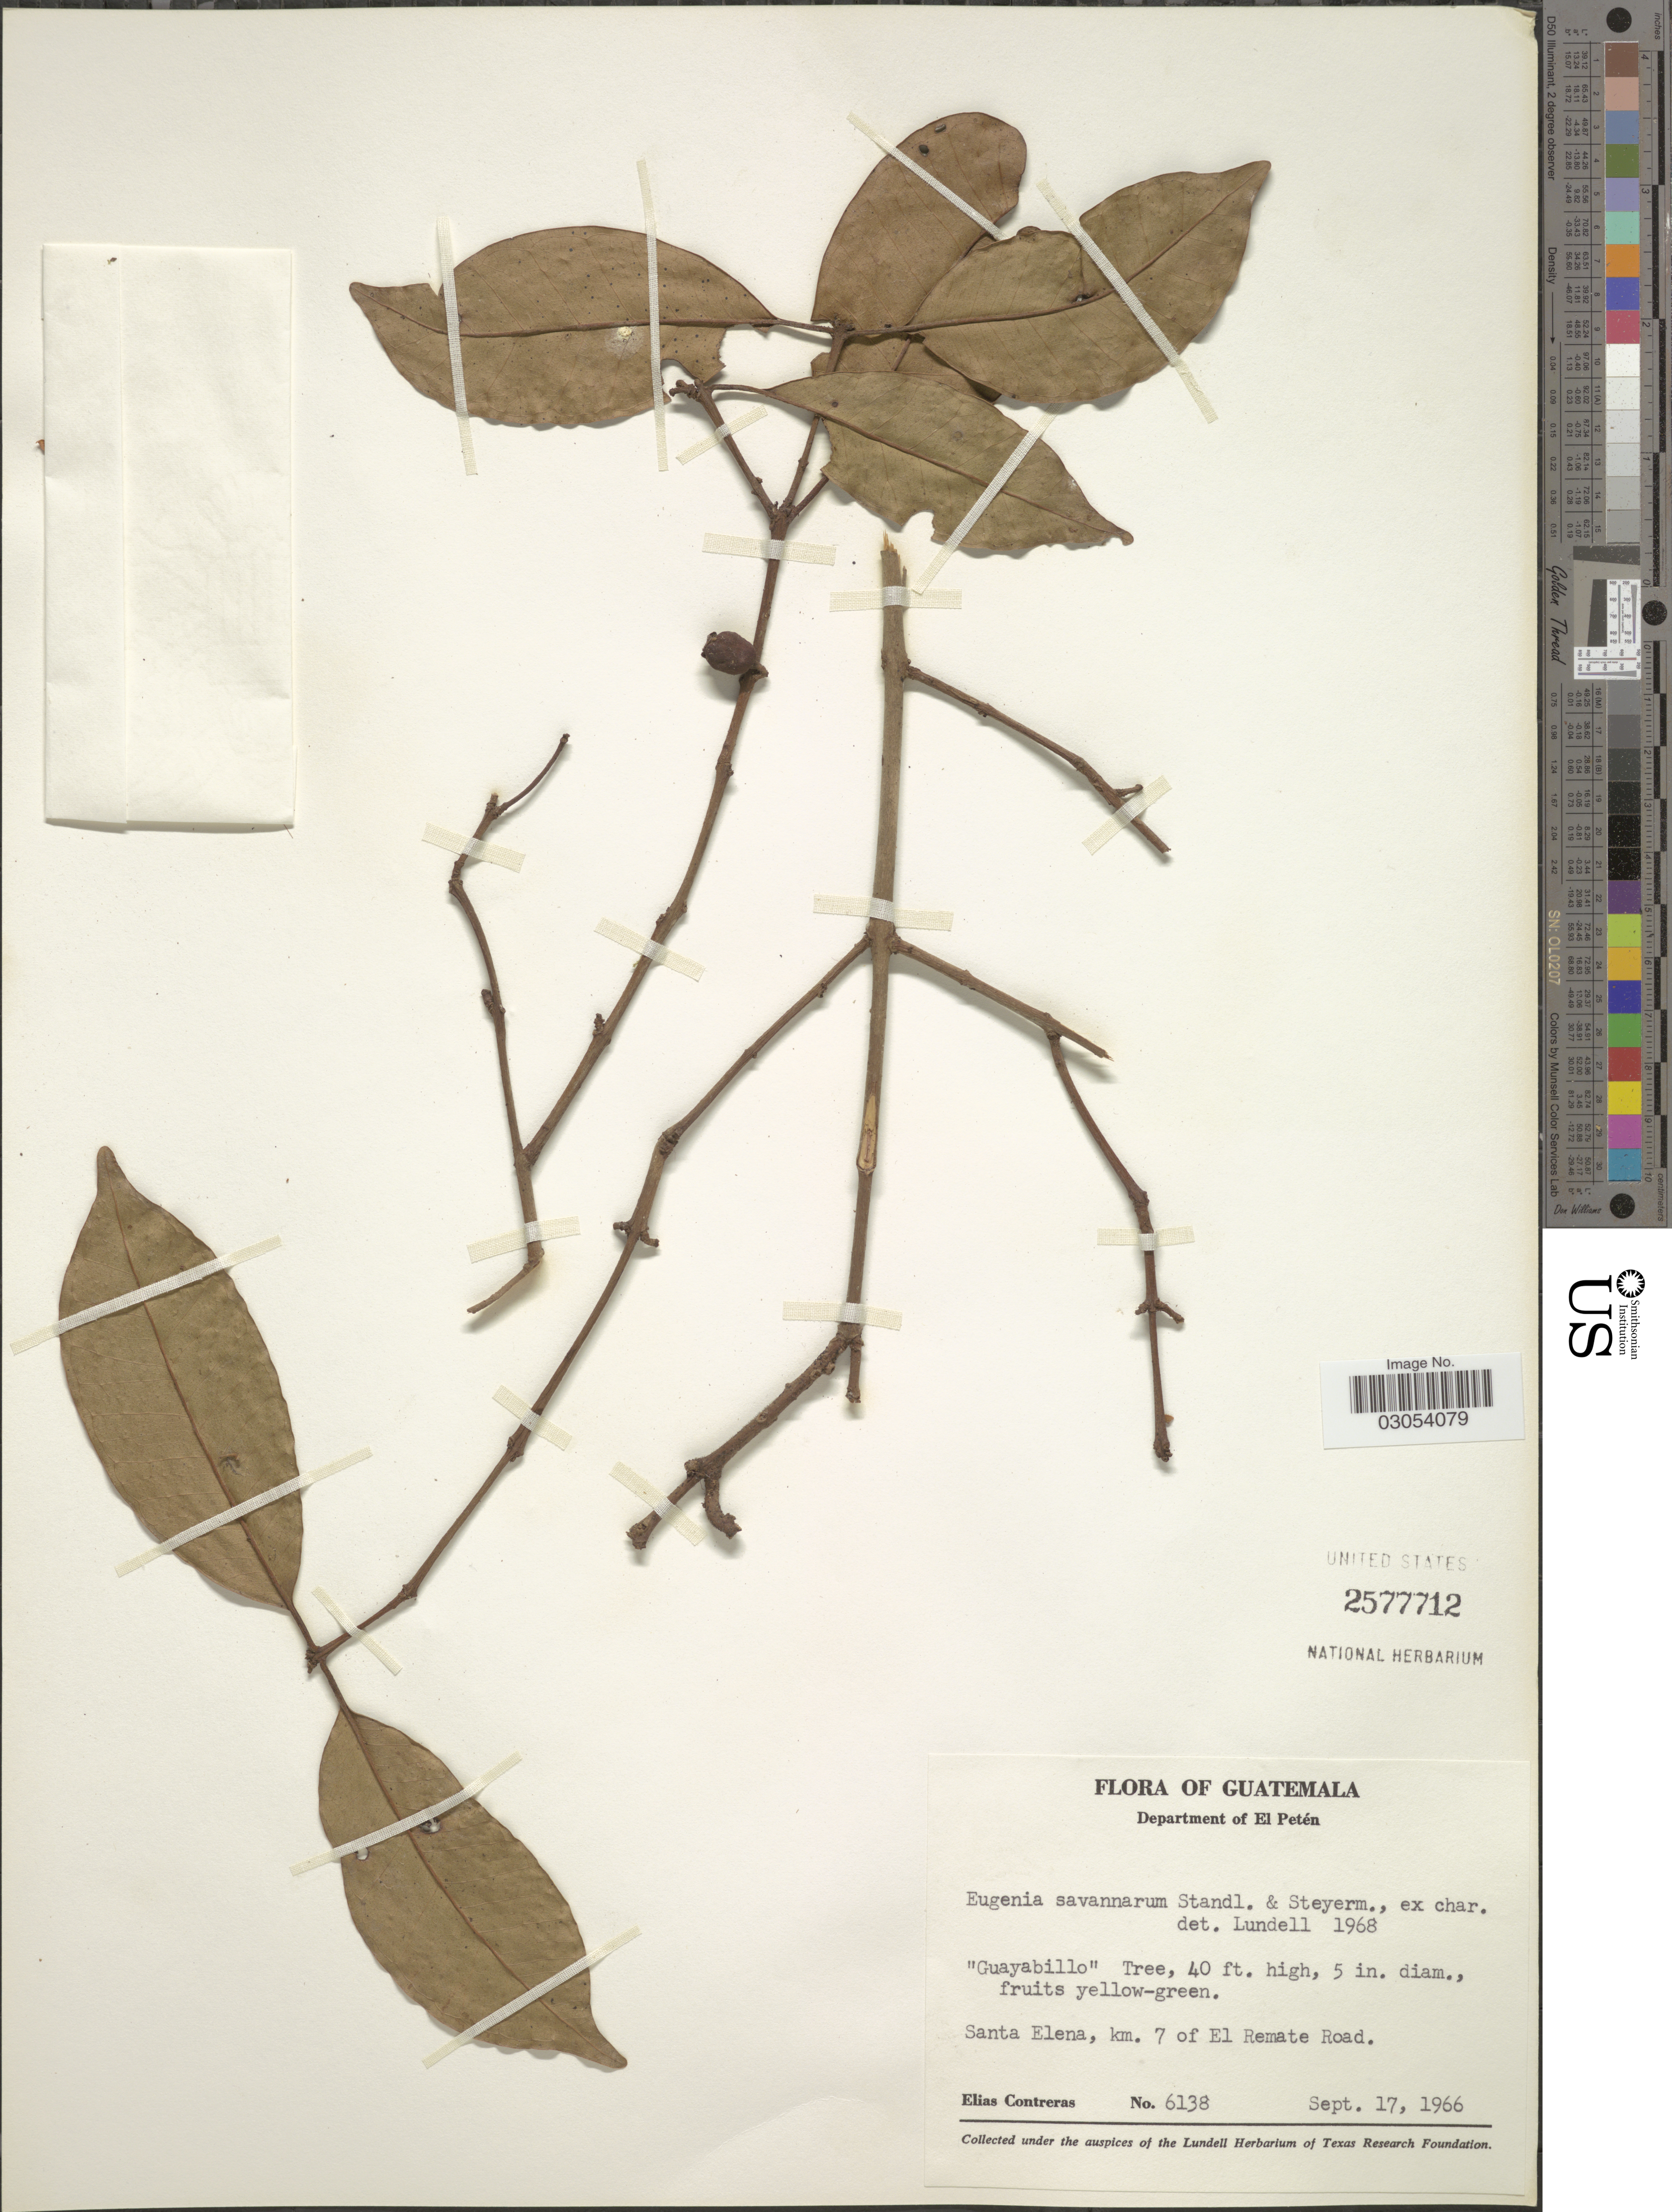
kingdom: Plantae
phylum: Tracheophyta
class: Magnoliopsida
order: Myrtales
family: Myrtaceae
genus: Eugenia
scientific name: Eugenia savannarum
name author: Standl. & Steyerm.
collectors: E. Contreras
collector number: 6138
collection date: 1966-09-17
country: Guatemala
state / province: El Petén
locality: Department of El Petén. Santa Elena, km. 7 of El Remate Road.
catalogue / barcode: US 2577712